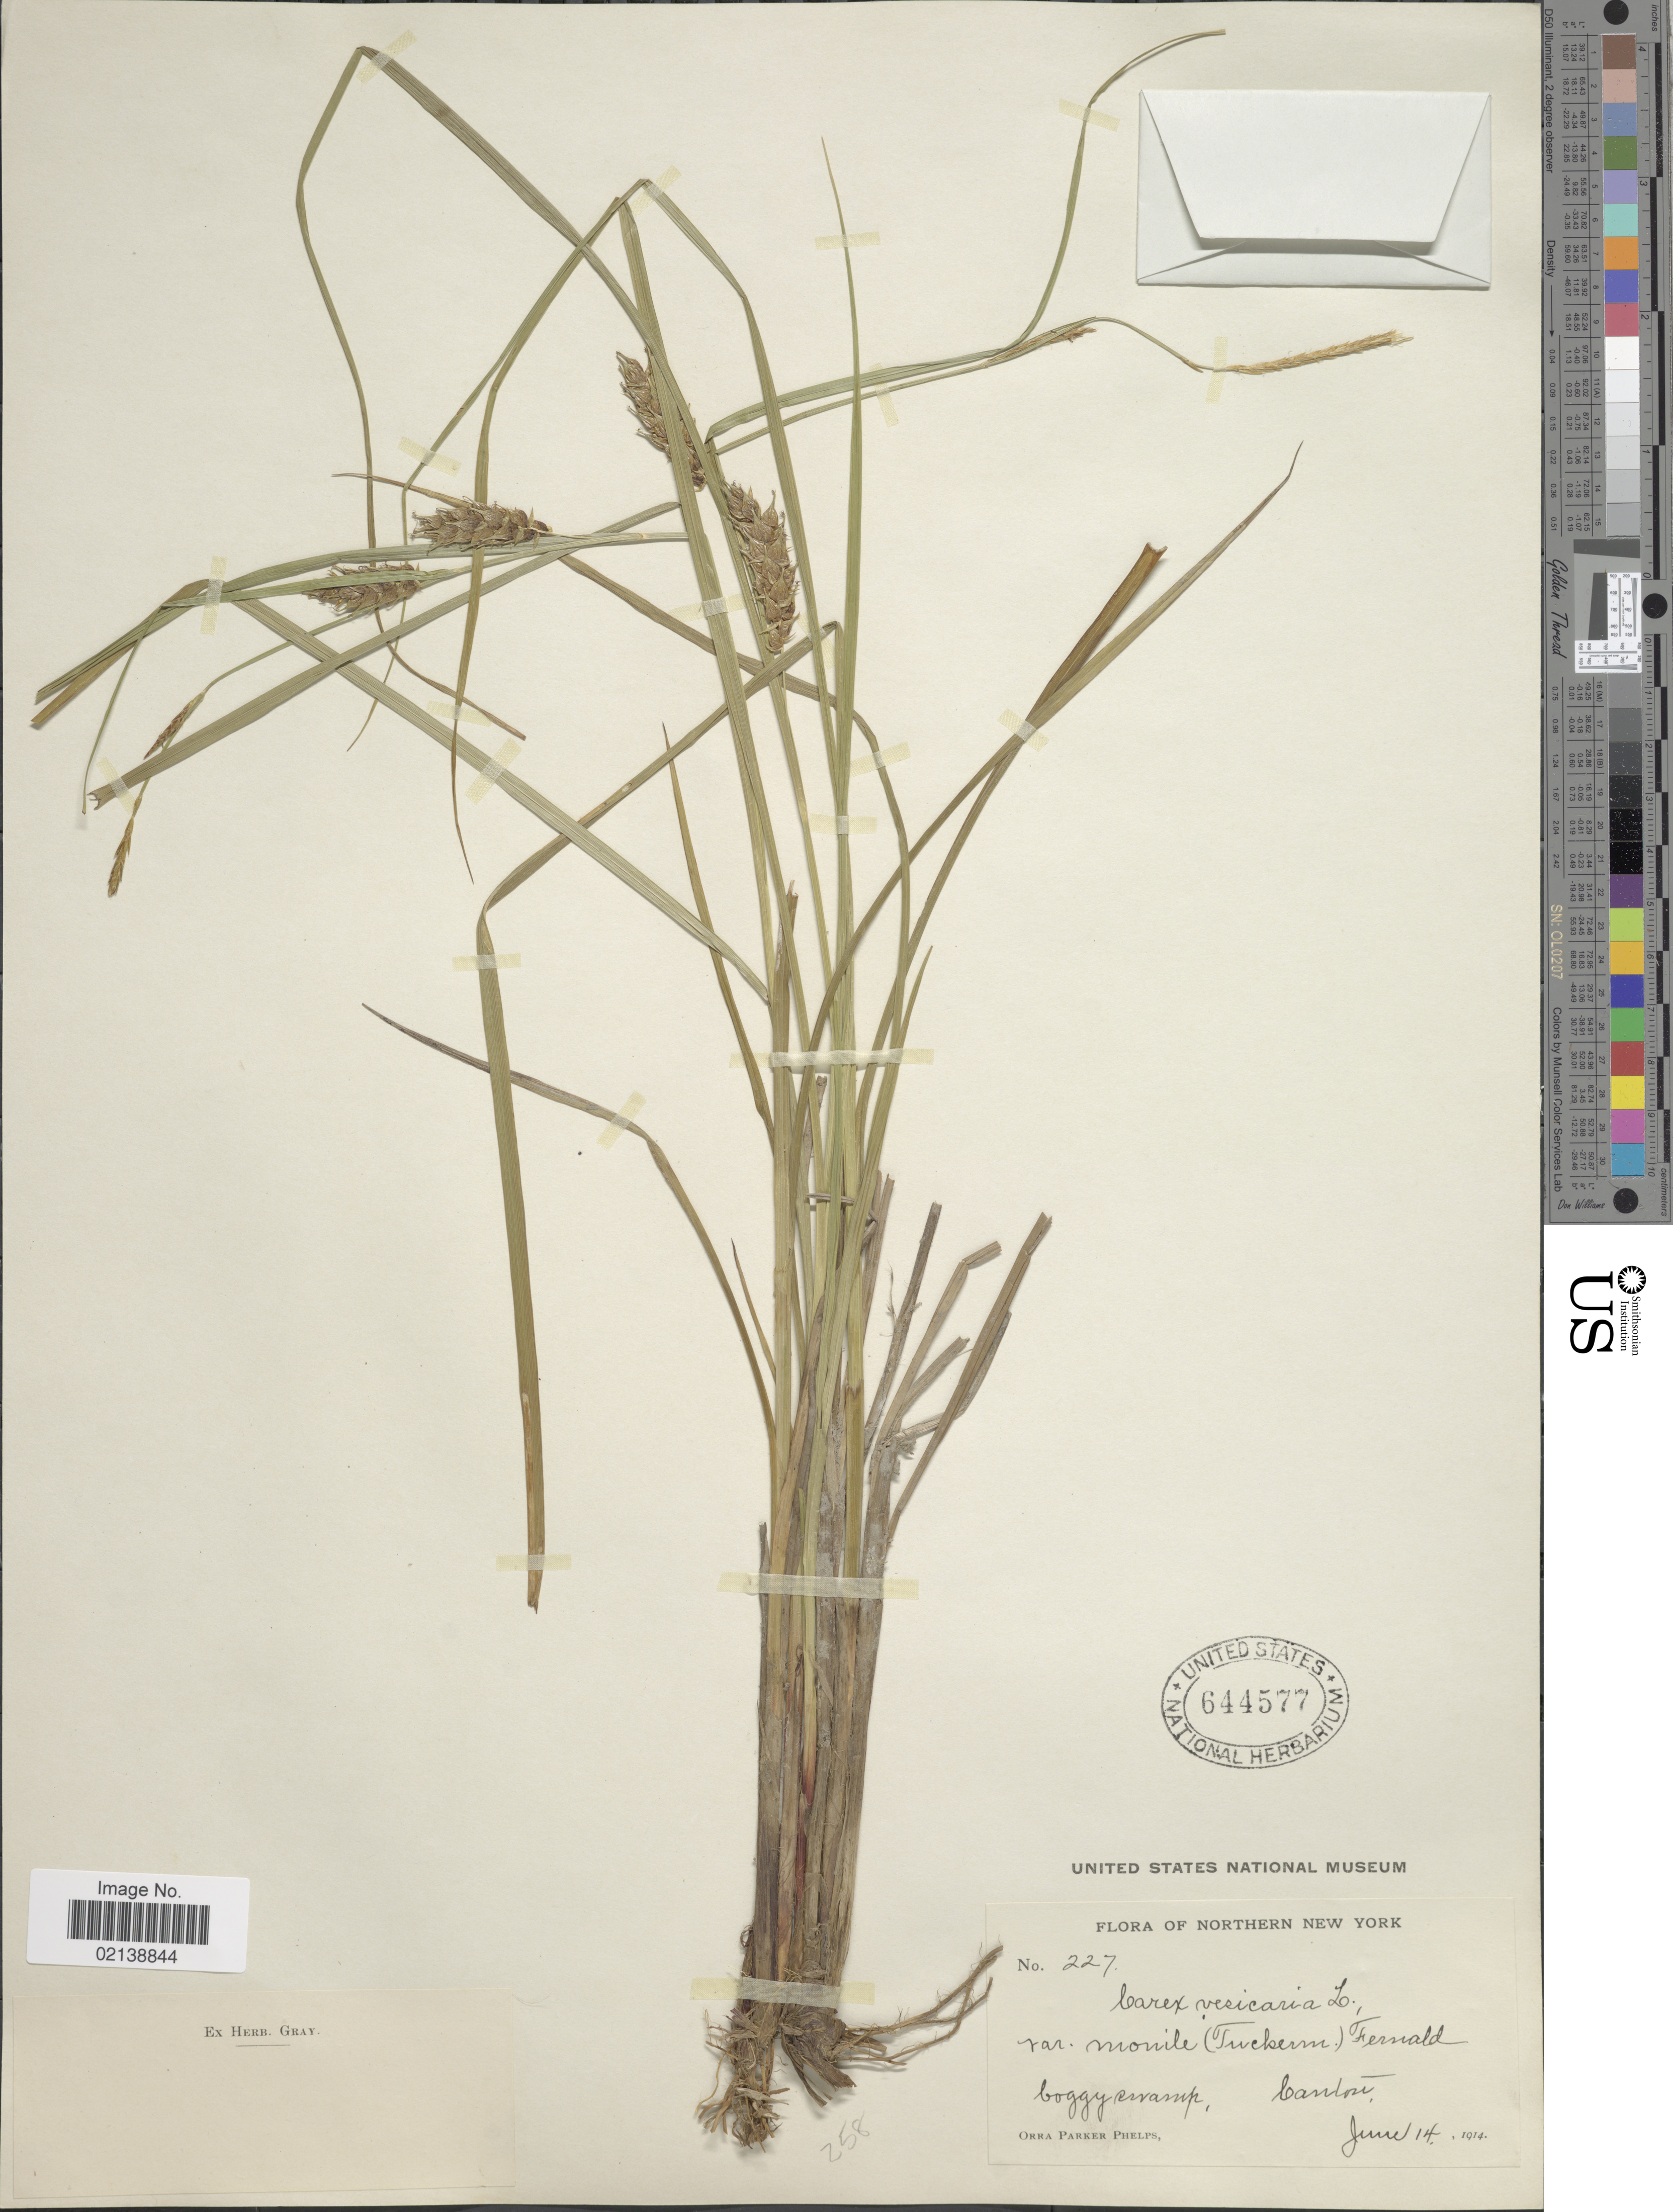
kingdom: Plantae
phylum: Tracheophyta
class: Liliopsida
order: Poales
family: Cyperaceae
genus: Carex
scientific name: Carex vesicaria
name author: L.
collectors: O. P. Phelps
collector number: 227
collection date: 1914-06-14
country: United States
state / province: New York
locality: Northern New York, Canton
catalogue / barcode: US 644577